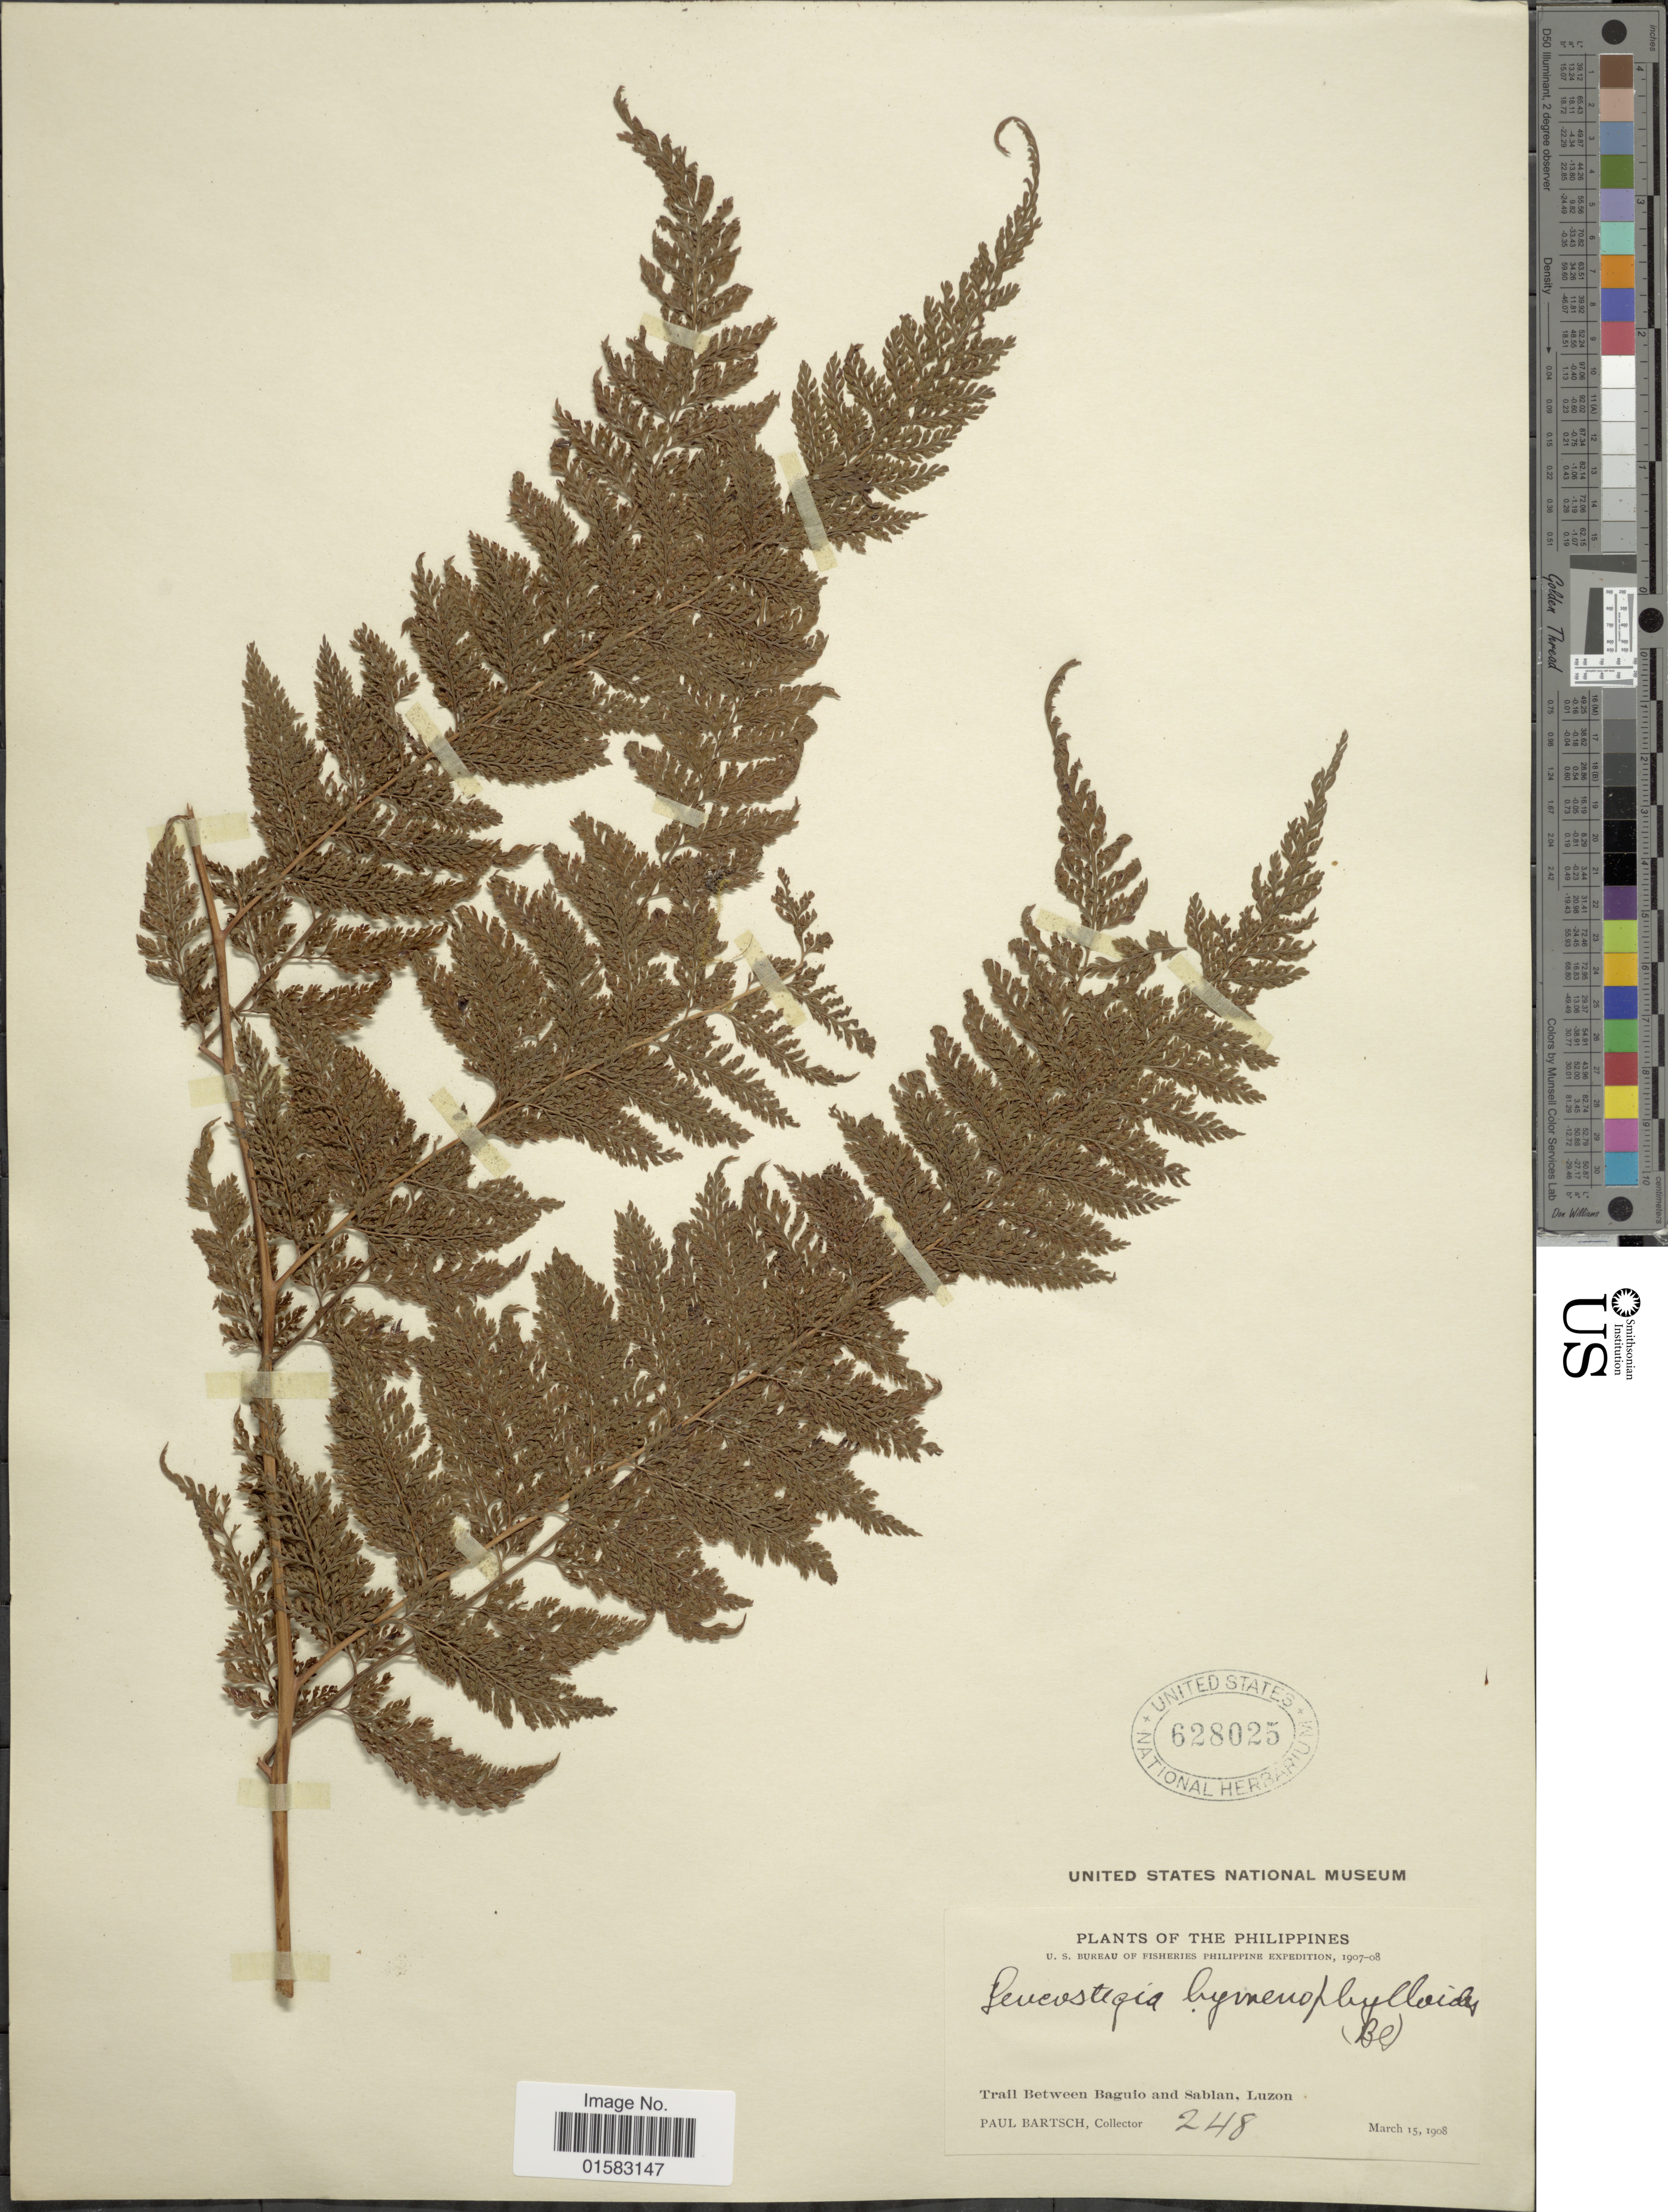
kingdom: Plantae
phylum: Tracheophyta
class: Polypodiopsida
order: Polypodiales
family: Davalliaceae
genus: Davallia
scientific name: Davallia hymenophylloides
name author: (Bedd.) Kuhn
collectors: P. Bartsch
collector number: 248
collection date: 1908-03-15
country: Philippines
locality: Trail between Baguio and Sablan, Luzon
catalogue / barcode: US 628025